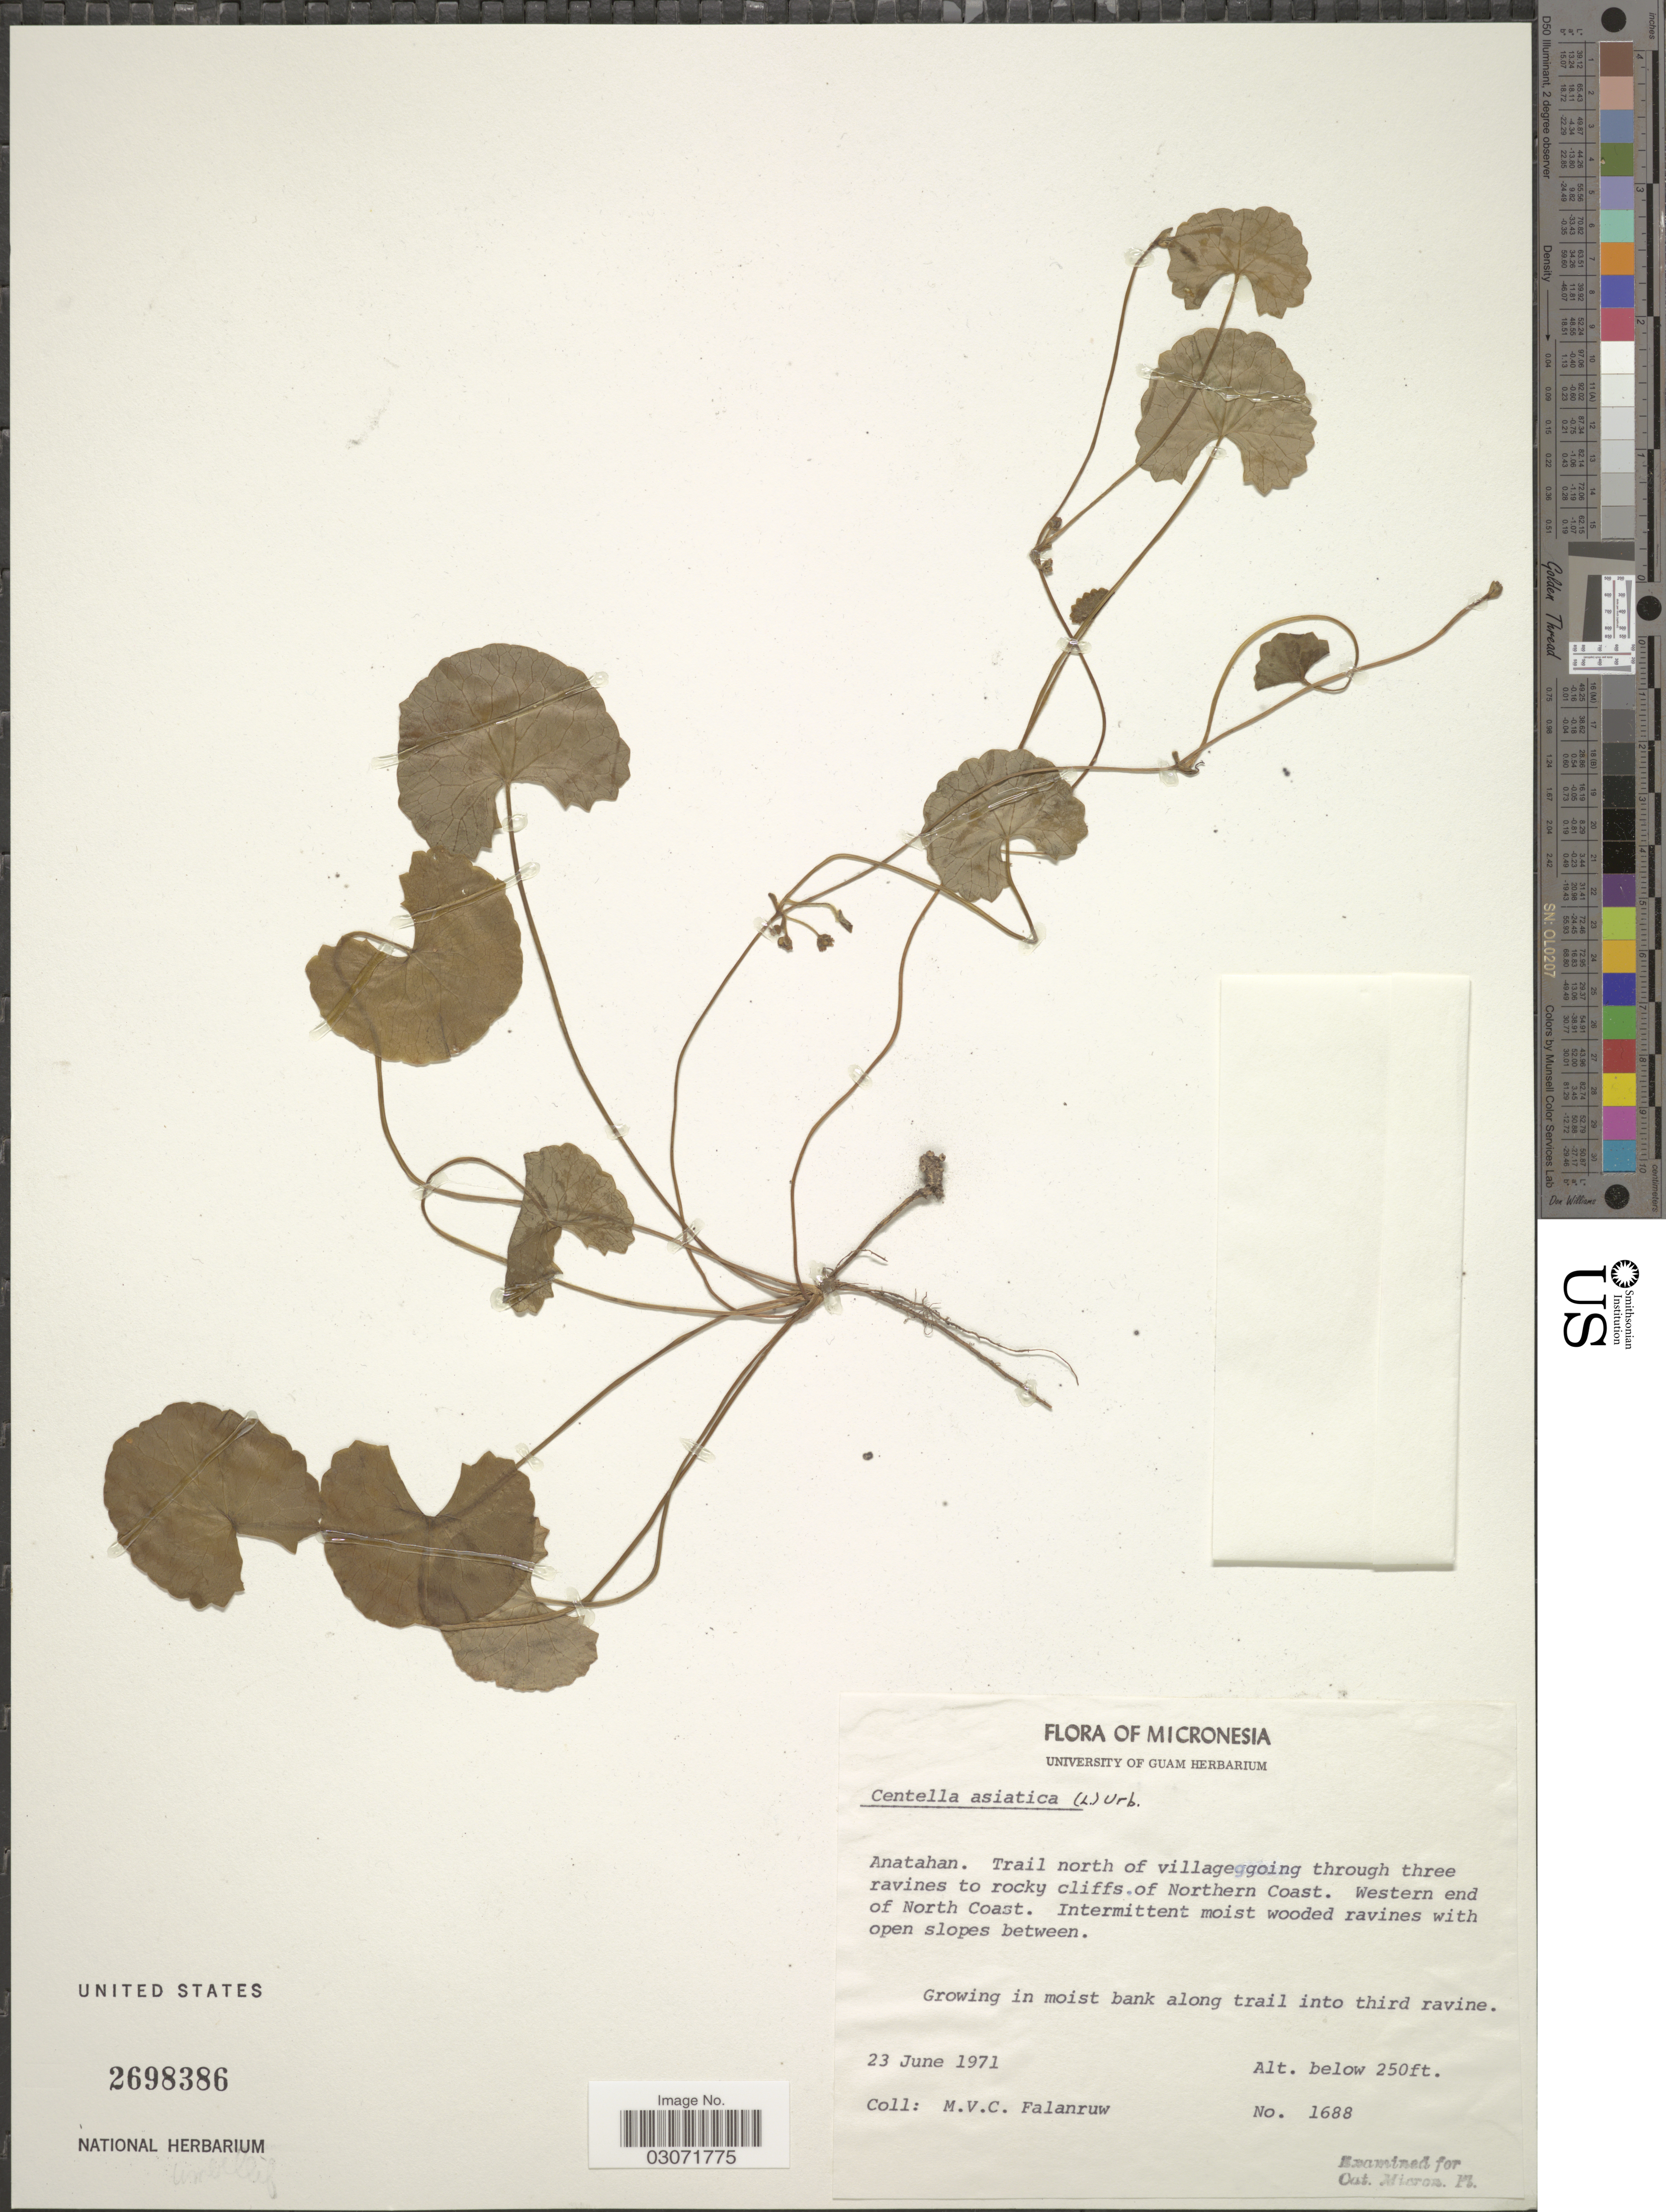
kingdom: Plantae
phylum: Tracheophyta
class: Magnoliopsida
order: Apiales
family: Apiaceae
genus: Centella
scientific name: Centella asiatica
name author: (L.) Urb.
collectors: M. V. Falanruw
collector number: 1688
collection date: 1971-06-23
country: Northern Mariana Islands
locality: Micronesia. Anatahan. Trail north of village going through three ravines to rocky cliffs of Northern Coast. Western end of North Coast.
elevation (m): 76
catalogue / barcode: US 2698386